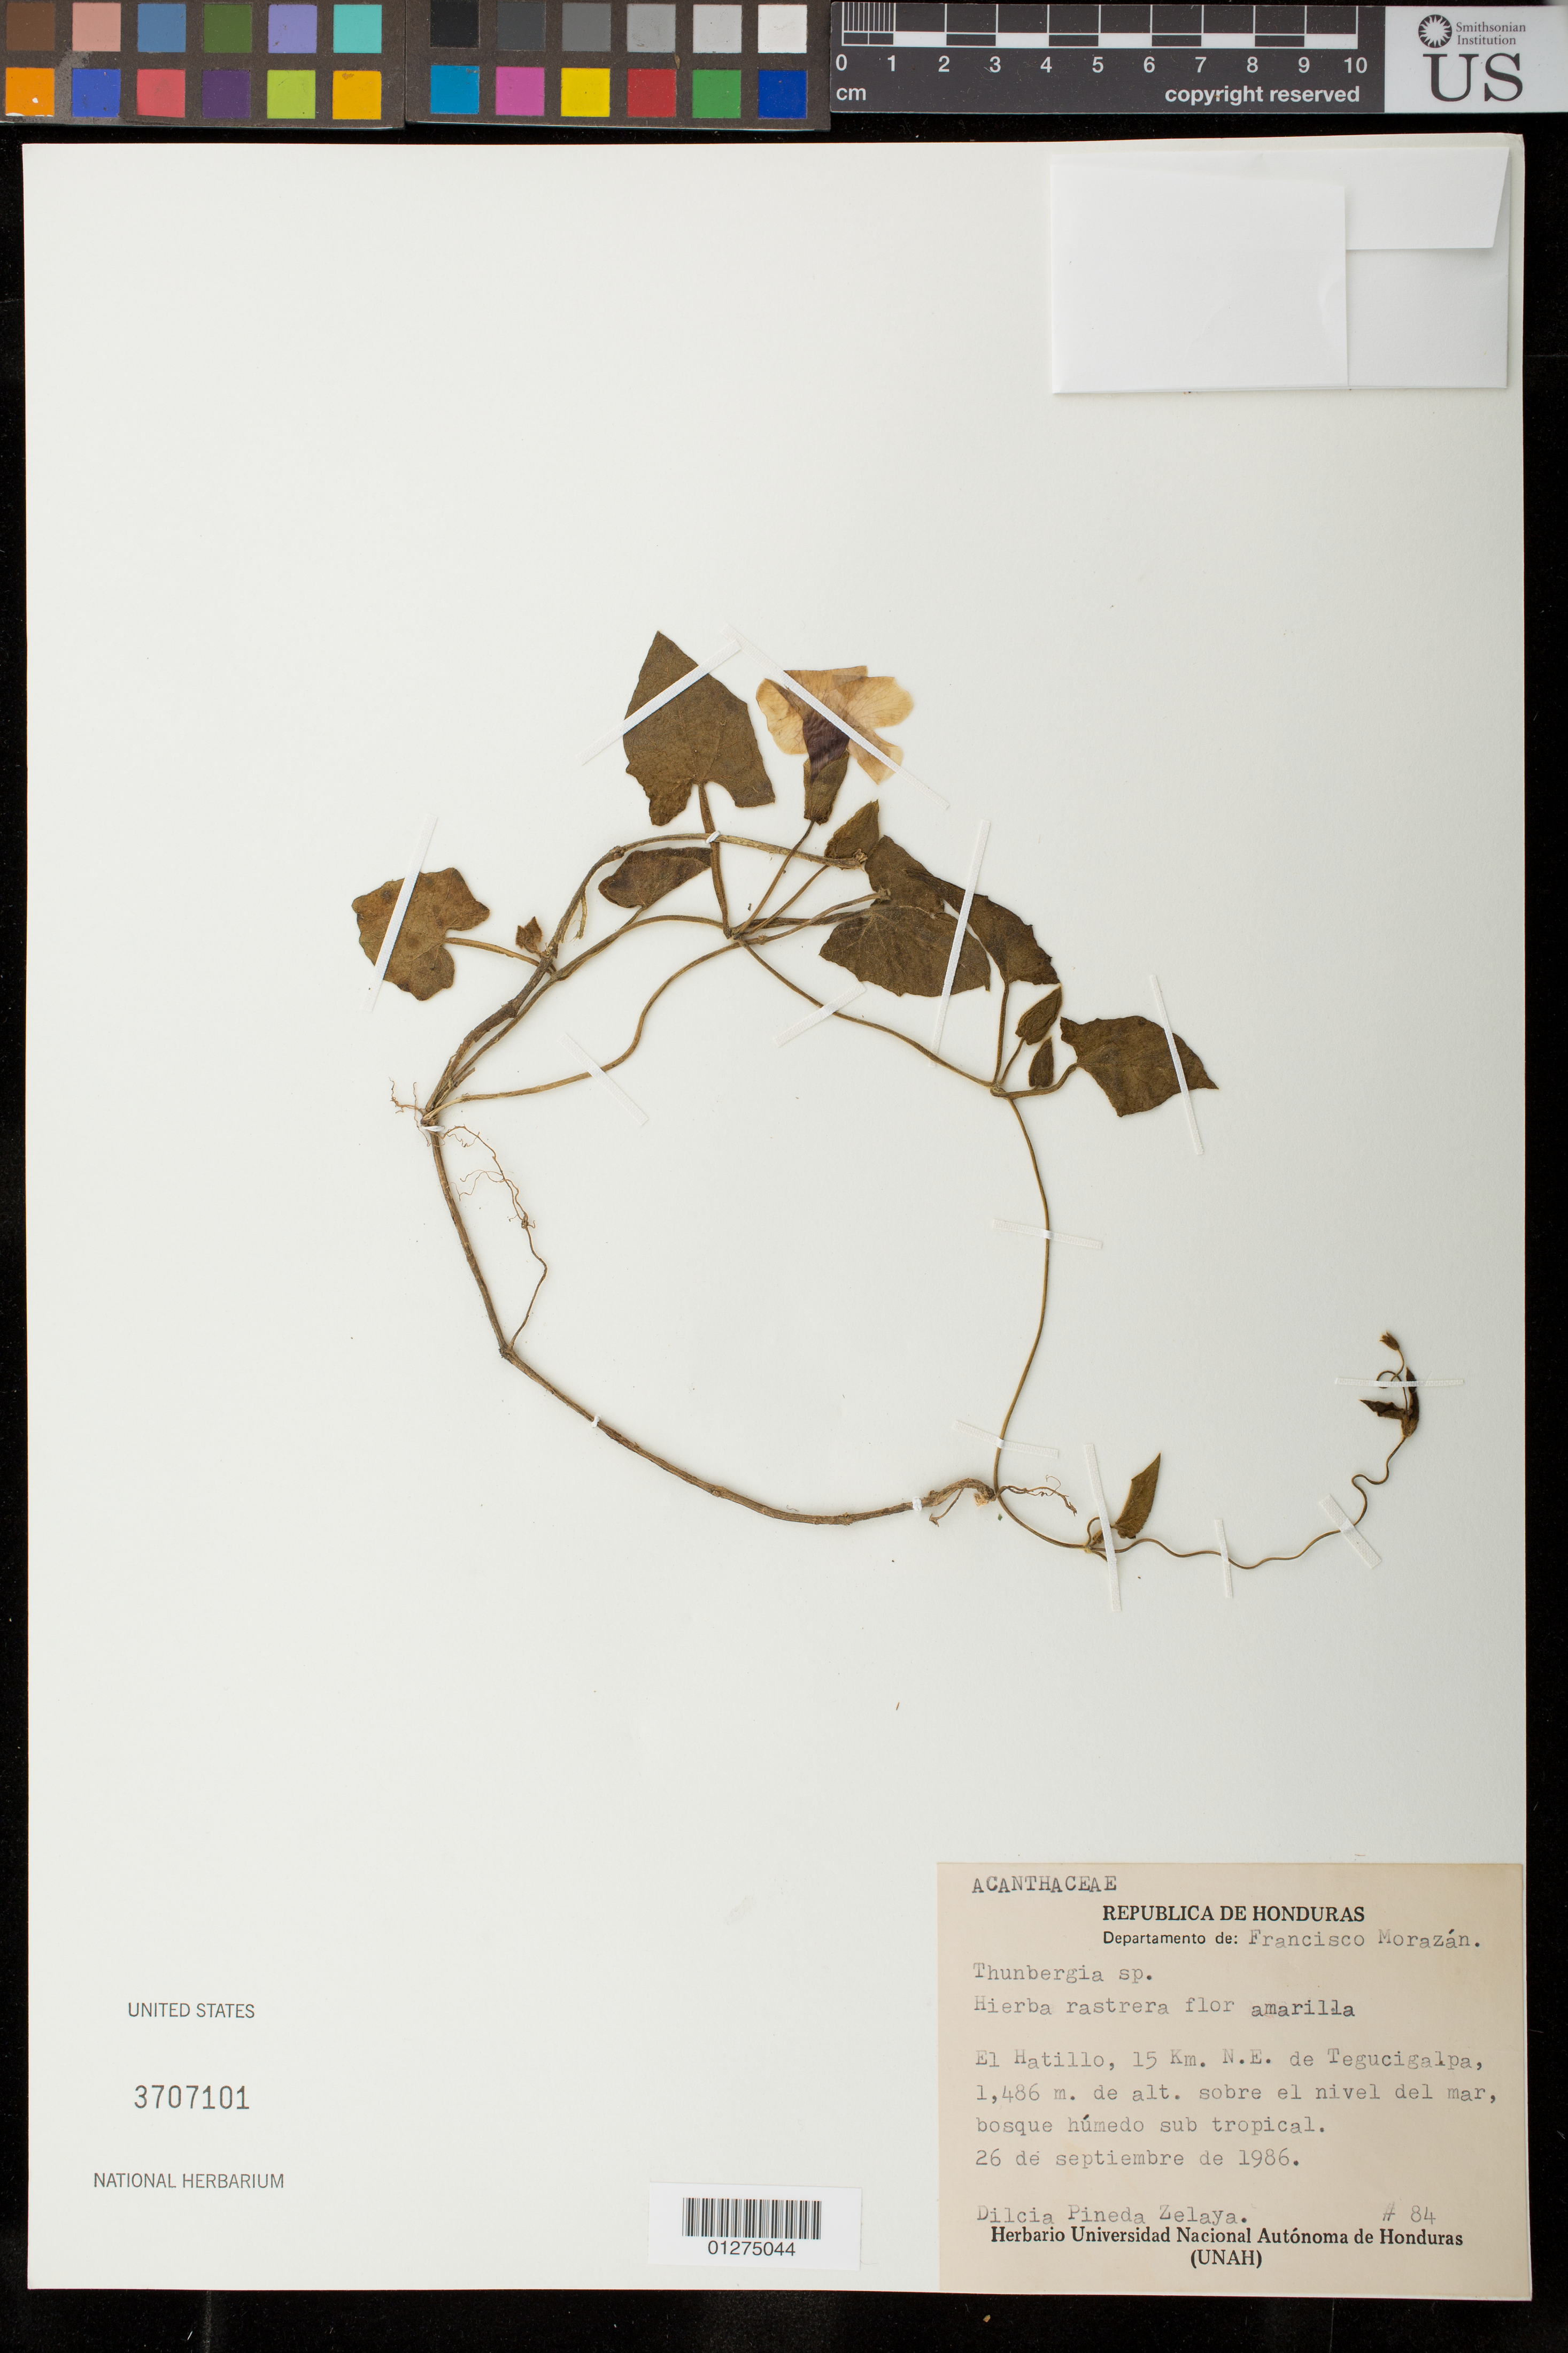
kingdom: Plantae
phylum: Tracheophyta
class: Magnoliopsida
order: Lamiales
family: Acanthaceae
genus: Thunbergia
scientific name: Thunbergia sp.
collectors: D. Zelaya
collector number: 84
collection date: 1986-09-26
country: Honduras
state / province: Fco. Morazán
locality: El Hatillo, 15 Km. N.E. de Tegucigalpa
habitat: bosque húmedo sub tropical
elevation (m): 1486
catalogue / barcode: US 3707101